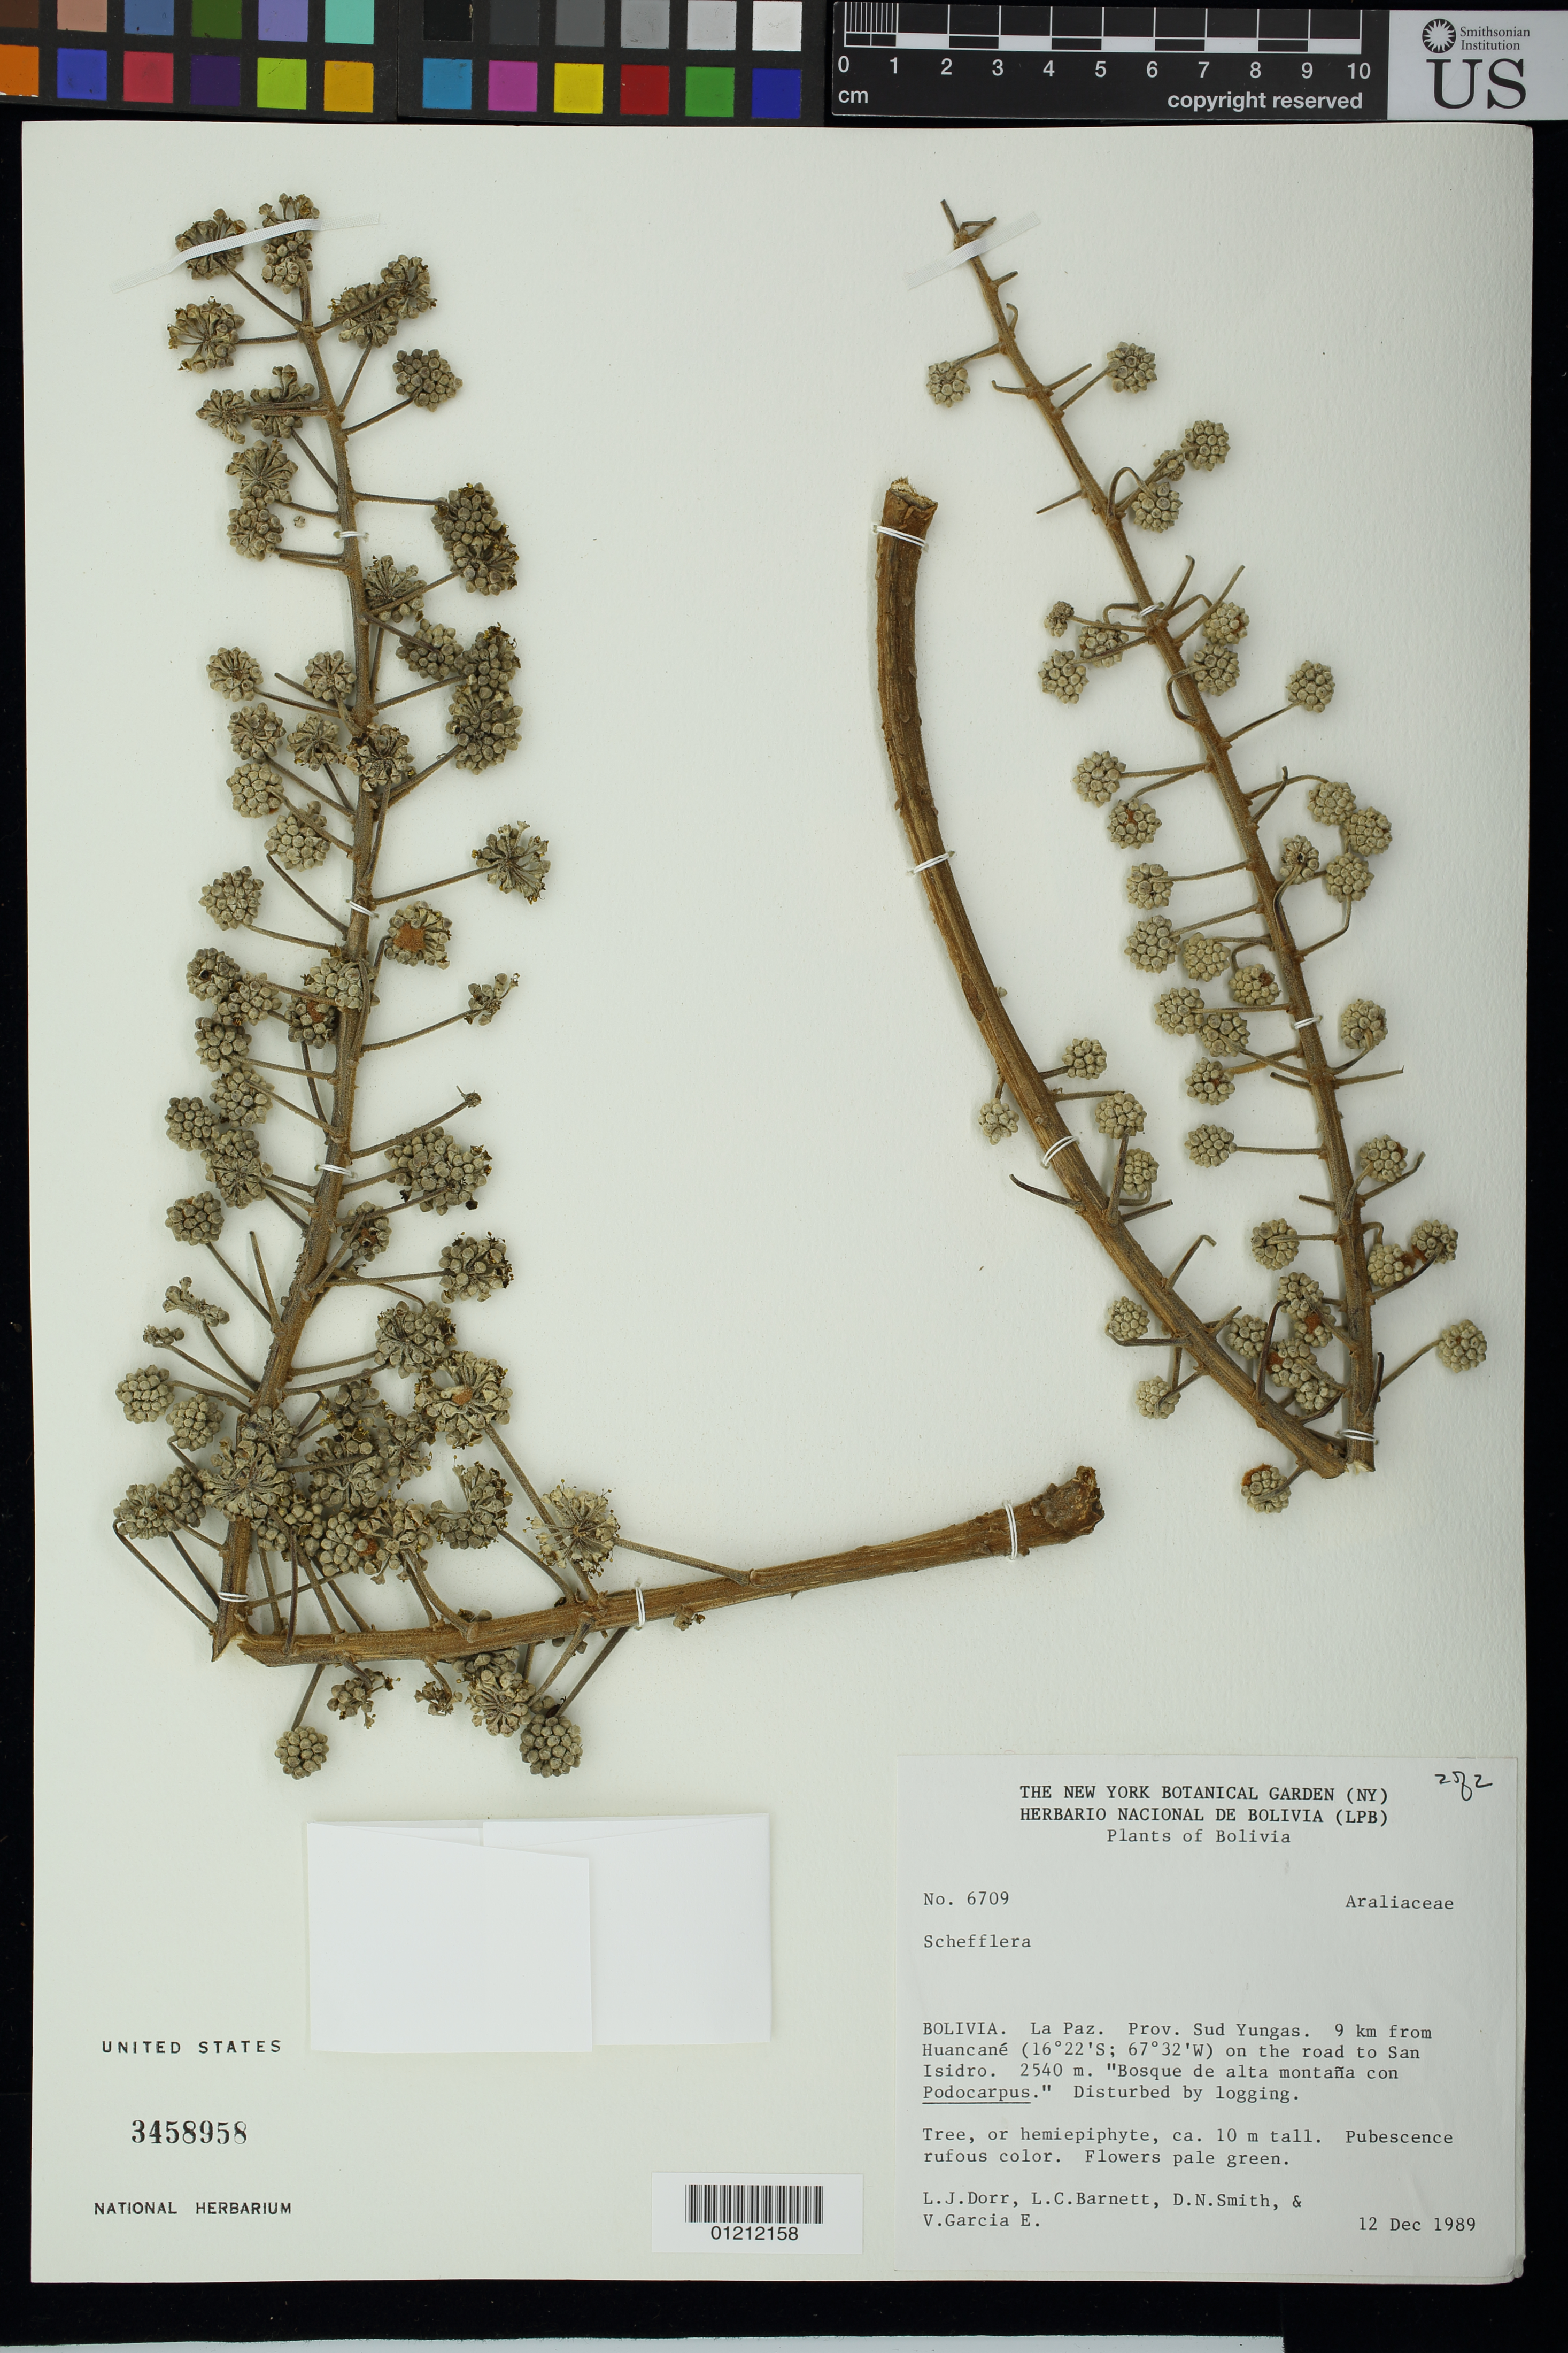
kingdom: Plantae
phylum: Tracheophyta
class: Magnoliopsida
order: Apiales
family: Araliaceae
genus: Schefflera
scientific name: Schefflera sp.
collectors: L. J. Dorr, L. C. Barnett, D. Smith & V. Garcia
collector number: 6709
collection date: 1989-12-12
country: Bolivia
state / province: La Paz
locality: Prov. Sud Yungas. 9 km from Huancané on the road to San Isidro.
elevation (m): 2540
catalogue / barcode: US 3458958